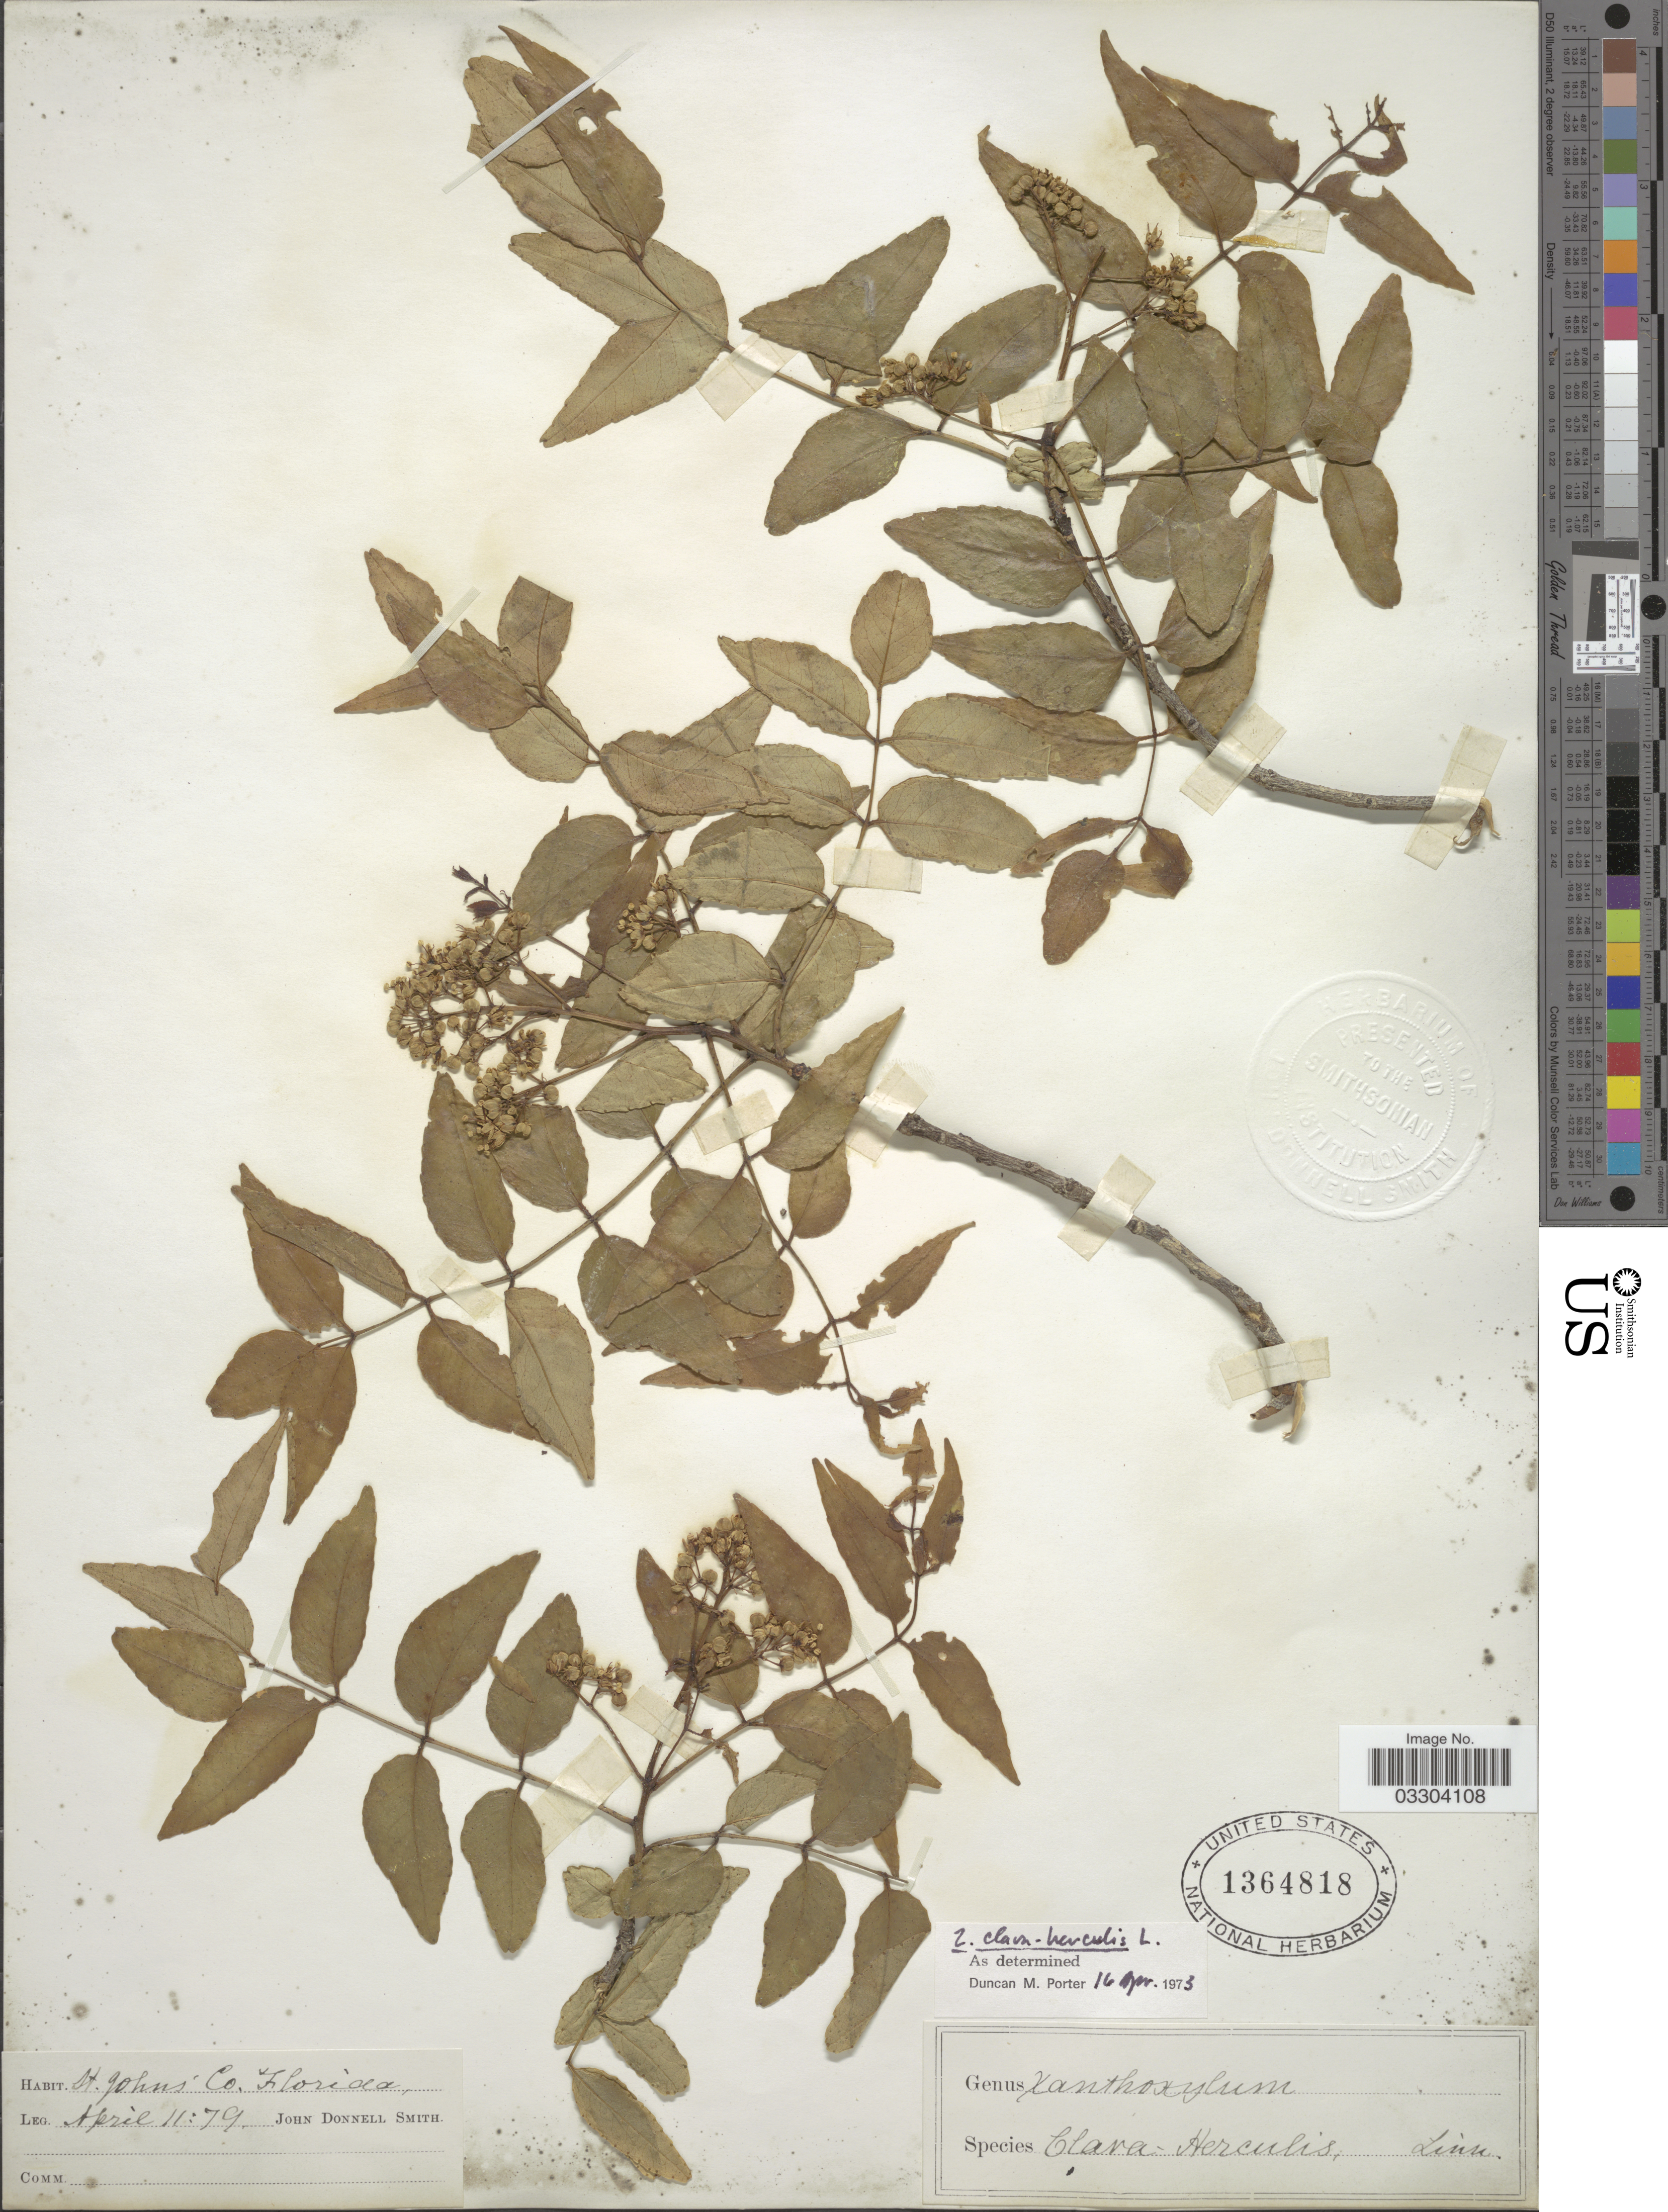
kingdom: Plantae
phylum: Tracheophyta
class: Magnoliopsida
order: Sapindales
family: Rutaceae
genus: Zanthoxylum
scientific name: Zanthoxylum clava-herculis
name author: L.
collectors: J. Donnell Smith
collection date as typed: Transcribed d/m/y: 11/4/79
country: United States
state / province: Florida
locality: St. John's Co.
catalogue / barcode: US 1364818